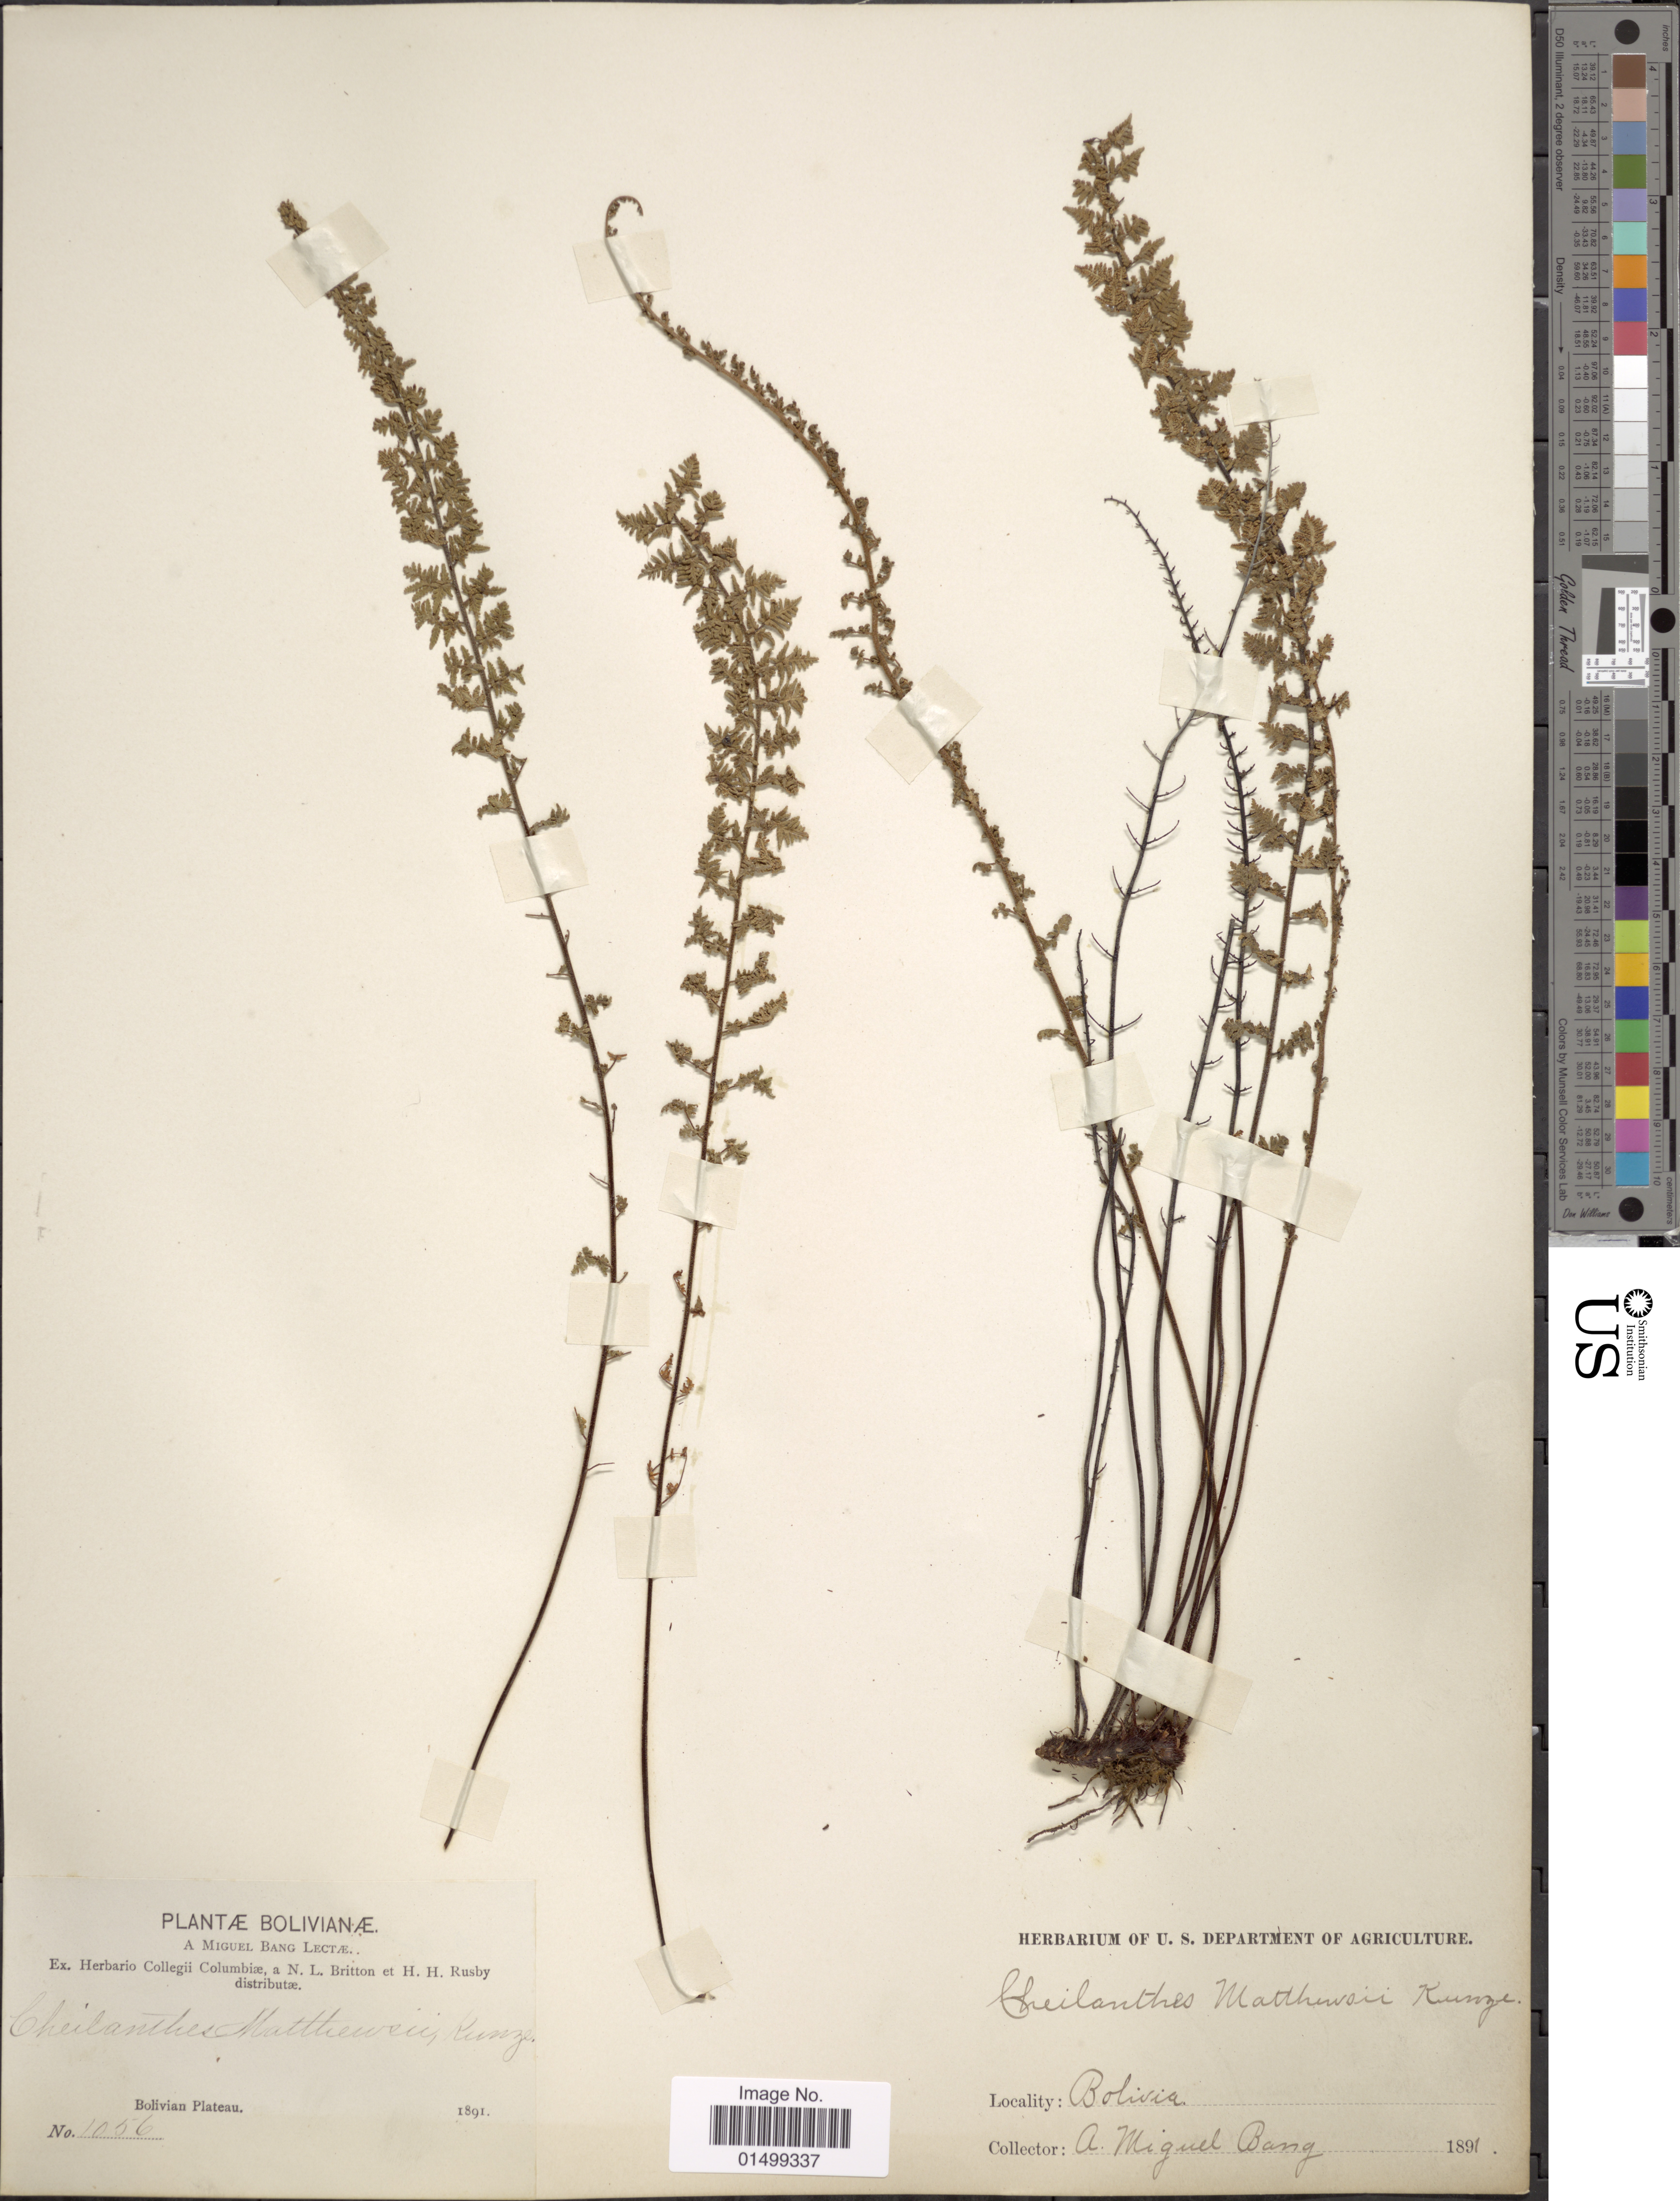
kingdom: Plantae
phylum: Tracheophyta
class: Polypodiopsida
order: Polypodiales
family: Pteridaceae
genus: Cheilanthes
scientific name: Cheilanthes pruinata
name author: Kaulf.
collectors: M. Bang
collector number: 1056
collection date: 1891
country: Bolivia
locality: Bolivian Plateau.